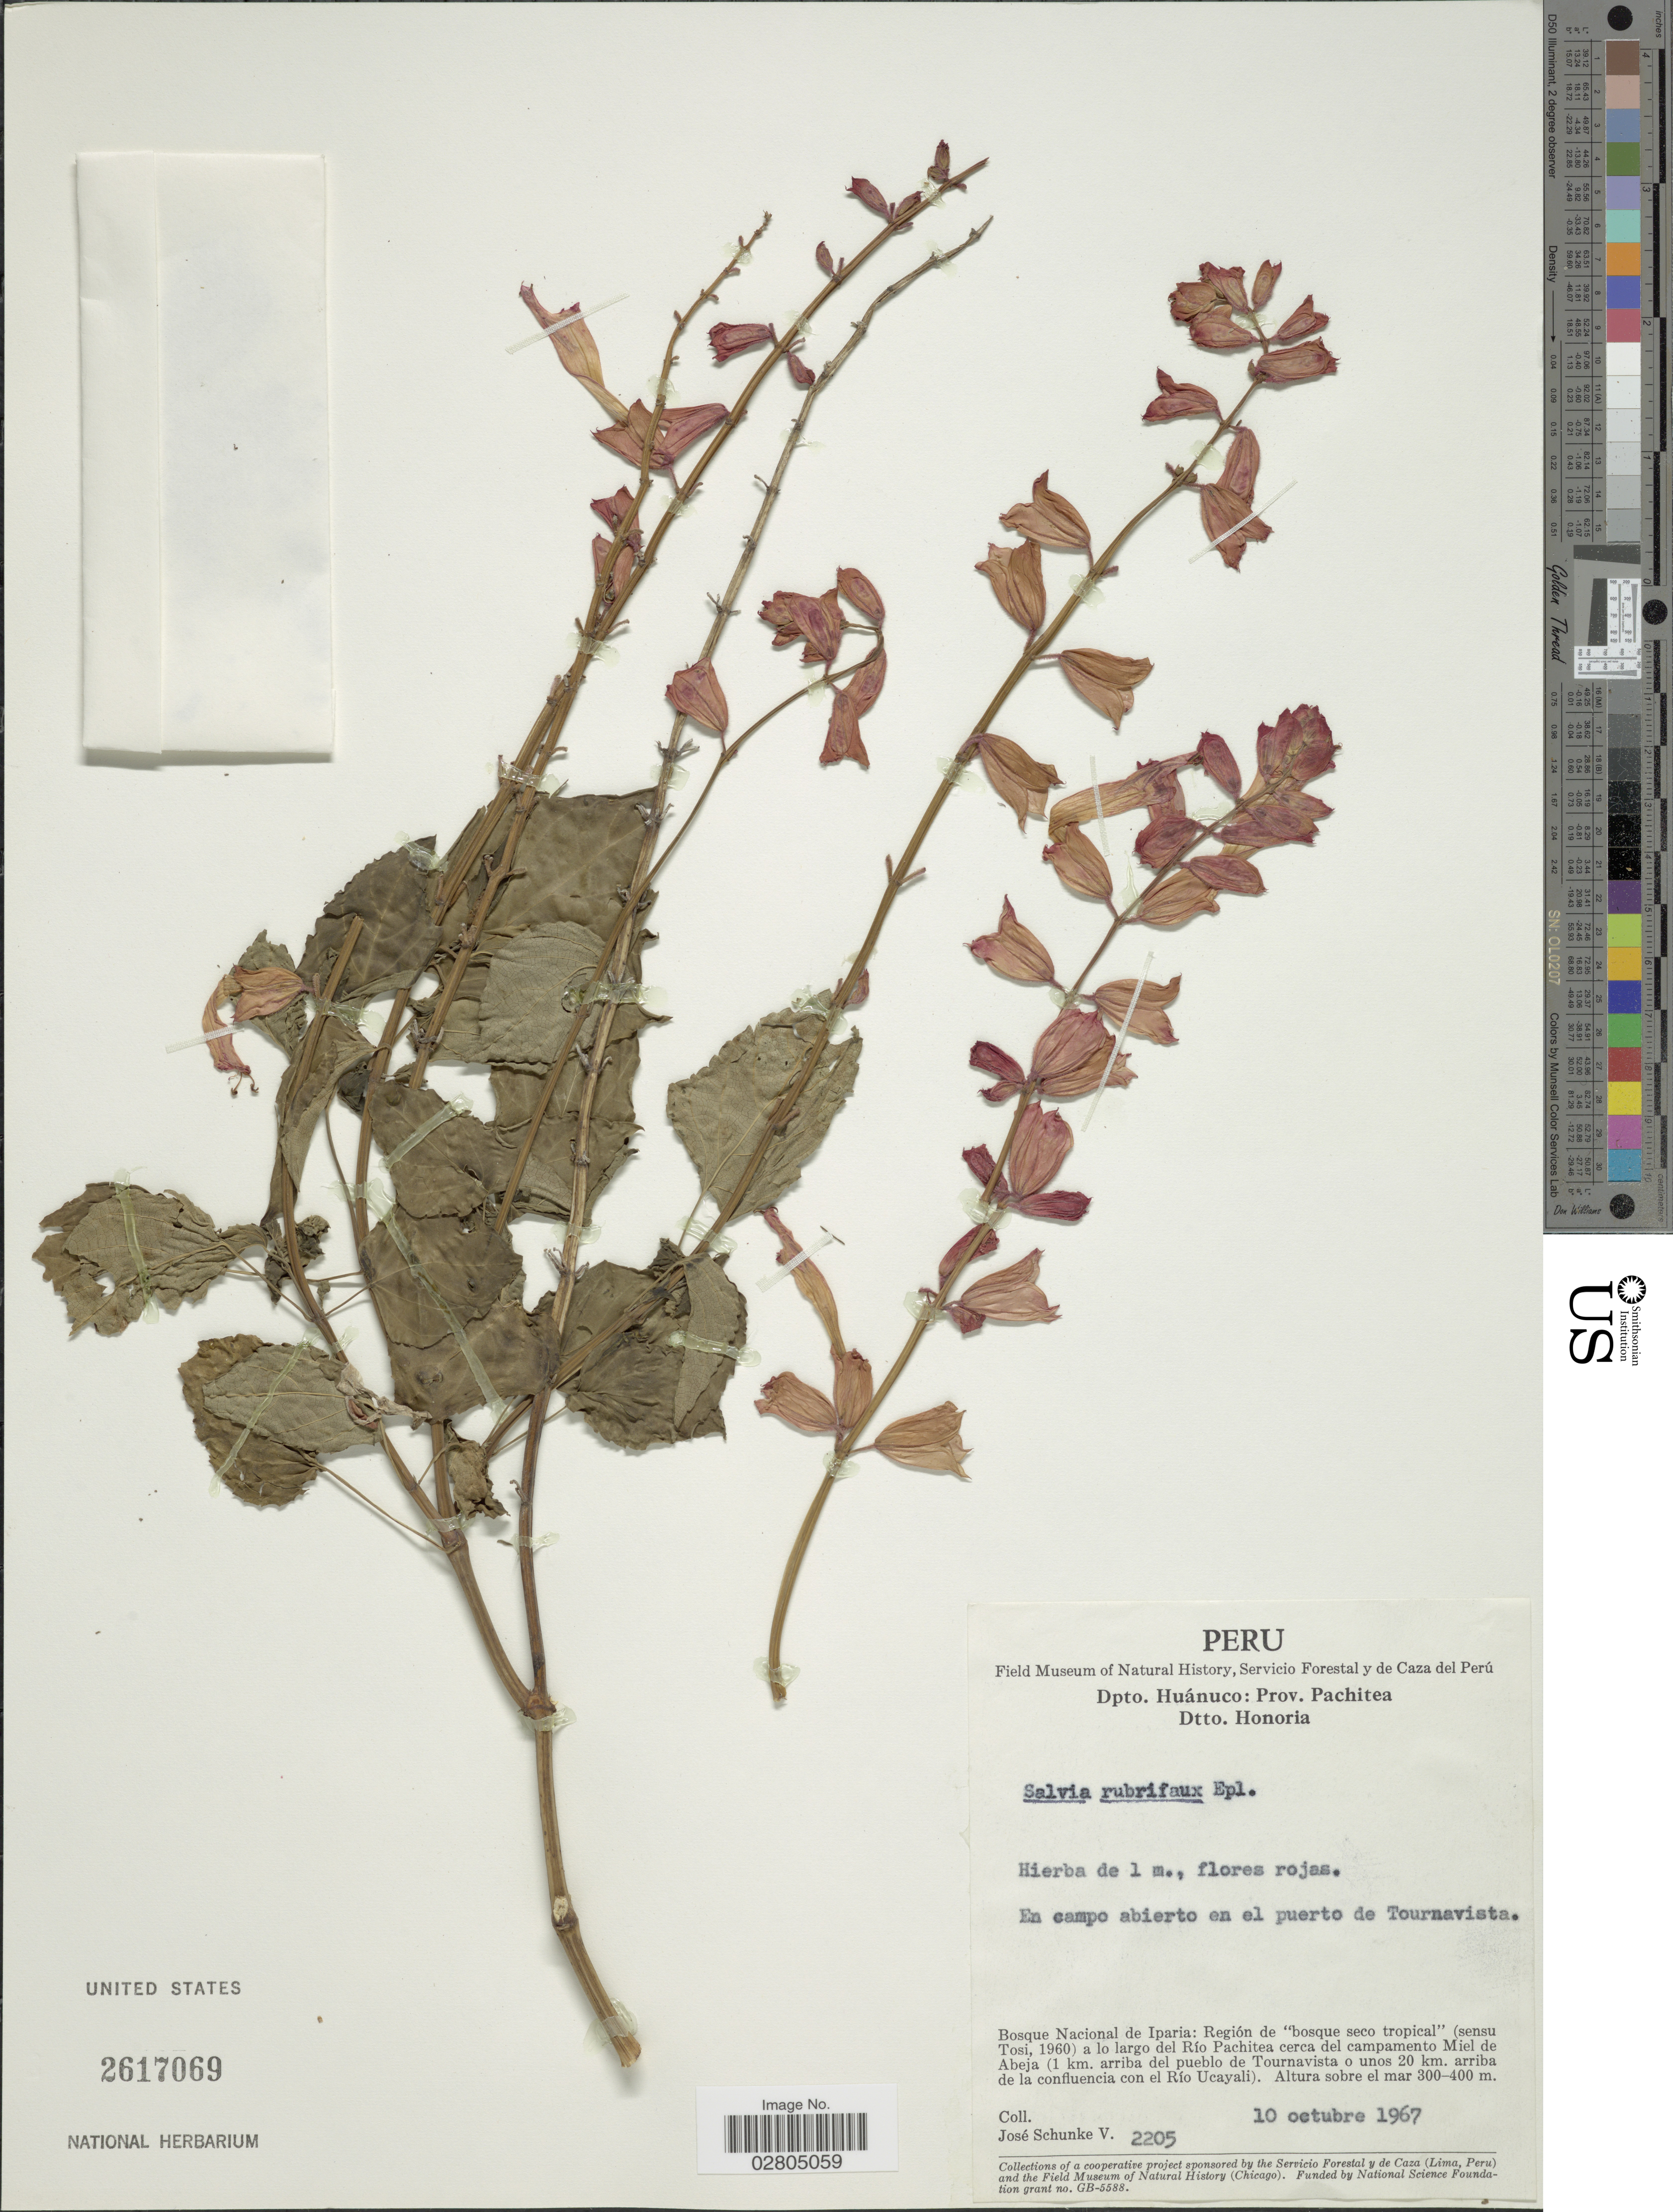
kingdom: Plantae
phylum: Tracheophyta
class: Magnoliopsida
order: Lamiales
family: Lamiaceae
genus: Salvia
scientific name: Salvia rubrifaux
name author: Epling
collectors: J. Schunke Vigo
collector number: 2205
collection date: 1967-10-10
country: Peru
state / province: Huánuco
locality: Dpto. Huánuco, Prov. Pachitea, Dtto. Honoria, En campo abierto en el puerto de Tournavista, Bosque Nacional de Iparia, Región de bosque seco tropical (sensu Tosi, 1960) a lo largo del Río Pachitea cerca del campamento Miel de Abeja (1 km. arriba del pueblo de Tournavista o unos 20 km. arriba de la confluencia con el Río Ucayali).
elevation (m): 300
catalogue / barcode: US 2617069